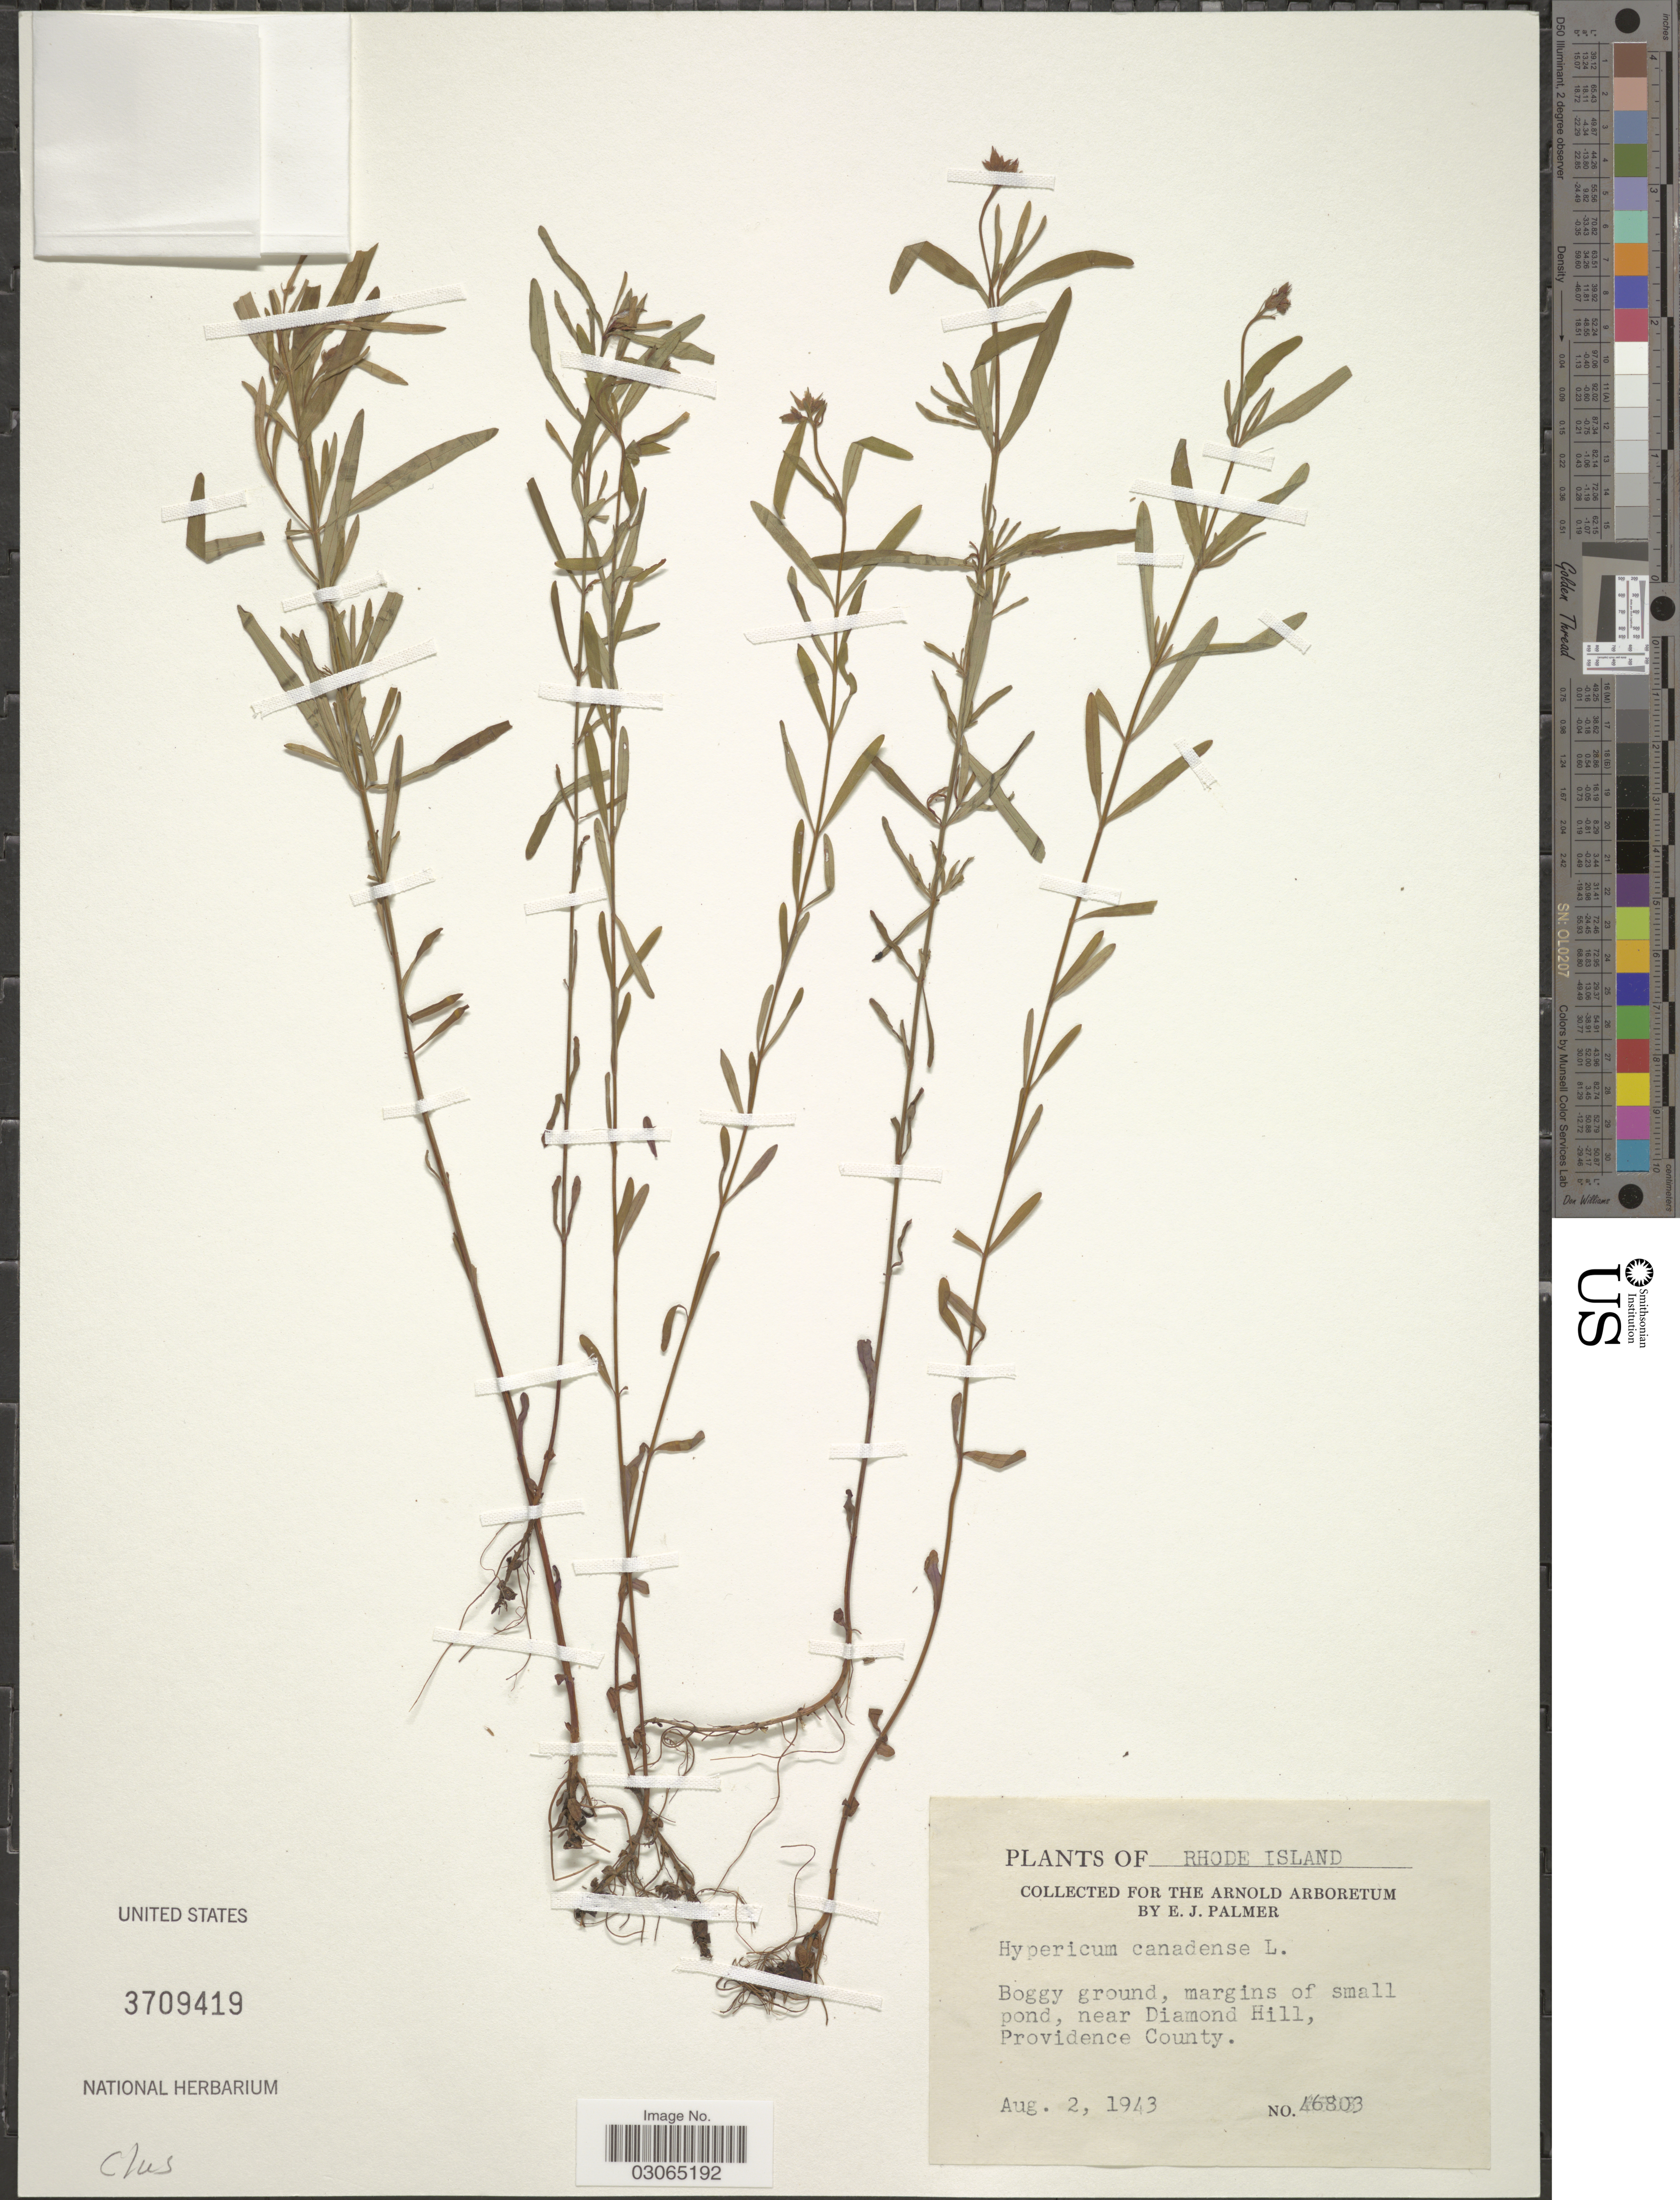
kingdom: Plantae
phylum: Tracheophyta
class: Magnoliopsida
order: Malpighiales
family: Hypericaceae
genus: Hypericum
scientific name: Hypericum canadense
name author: L.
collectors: E. J. Palmer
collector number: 46803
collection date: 1943-08-02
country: United States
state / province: Rhode Island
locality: Boggy ground, margins of small pond, near Diamond Hill, Providence County.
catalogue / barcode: US 3709419